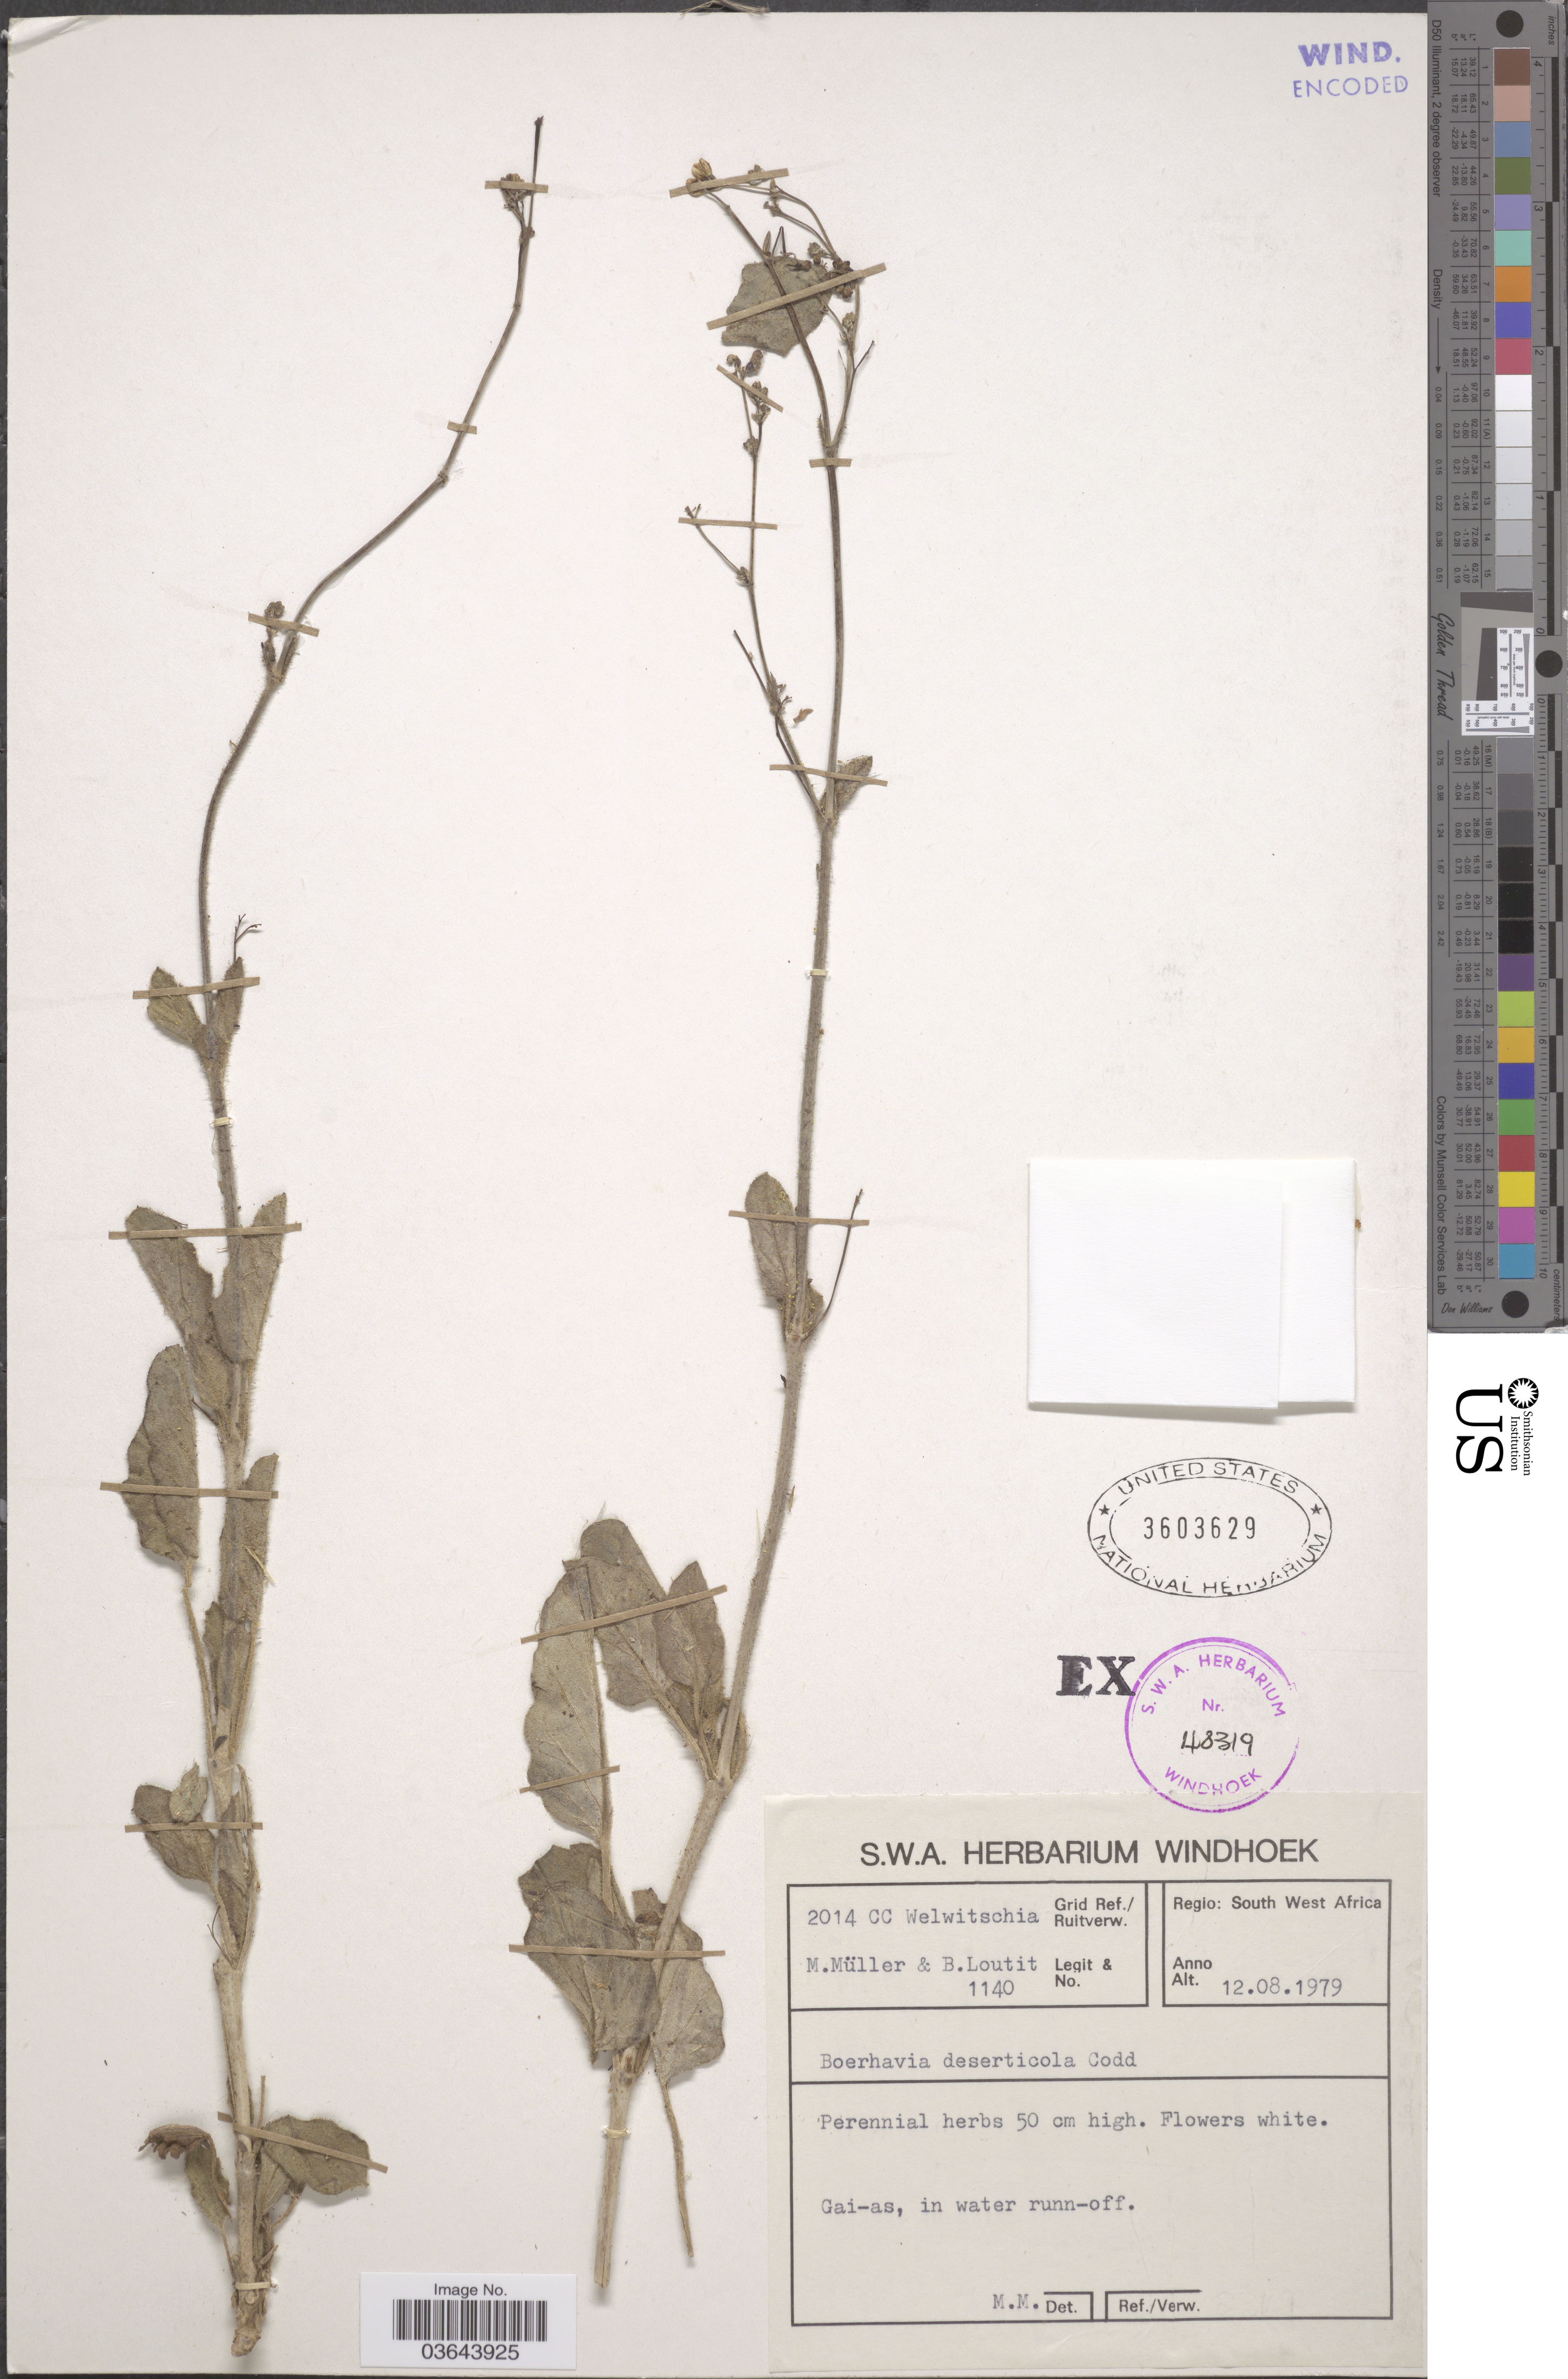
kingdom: Plantae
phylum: Tracheophyta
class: Magnoliopsida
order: Caryophyllales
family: Nyctaginaceae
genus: Boerhavia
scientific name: Boerhavia deserticola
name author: Codd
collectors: M. Müller & B. Loutit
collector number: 1140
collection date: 1979-08-12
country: Namibia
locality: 2014 CC Welwitschia Grid Ref./ Ruitverw. Regio: South West Africa. Gai-as, in water runn-off.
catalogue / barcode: US 3603629